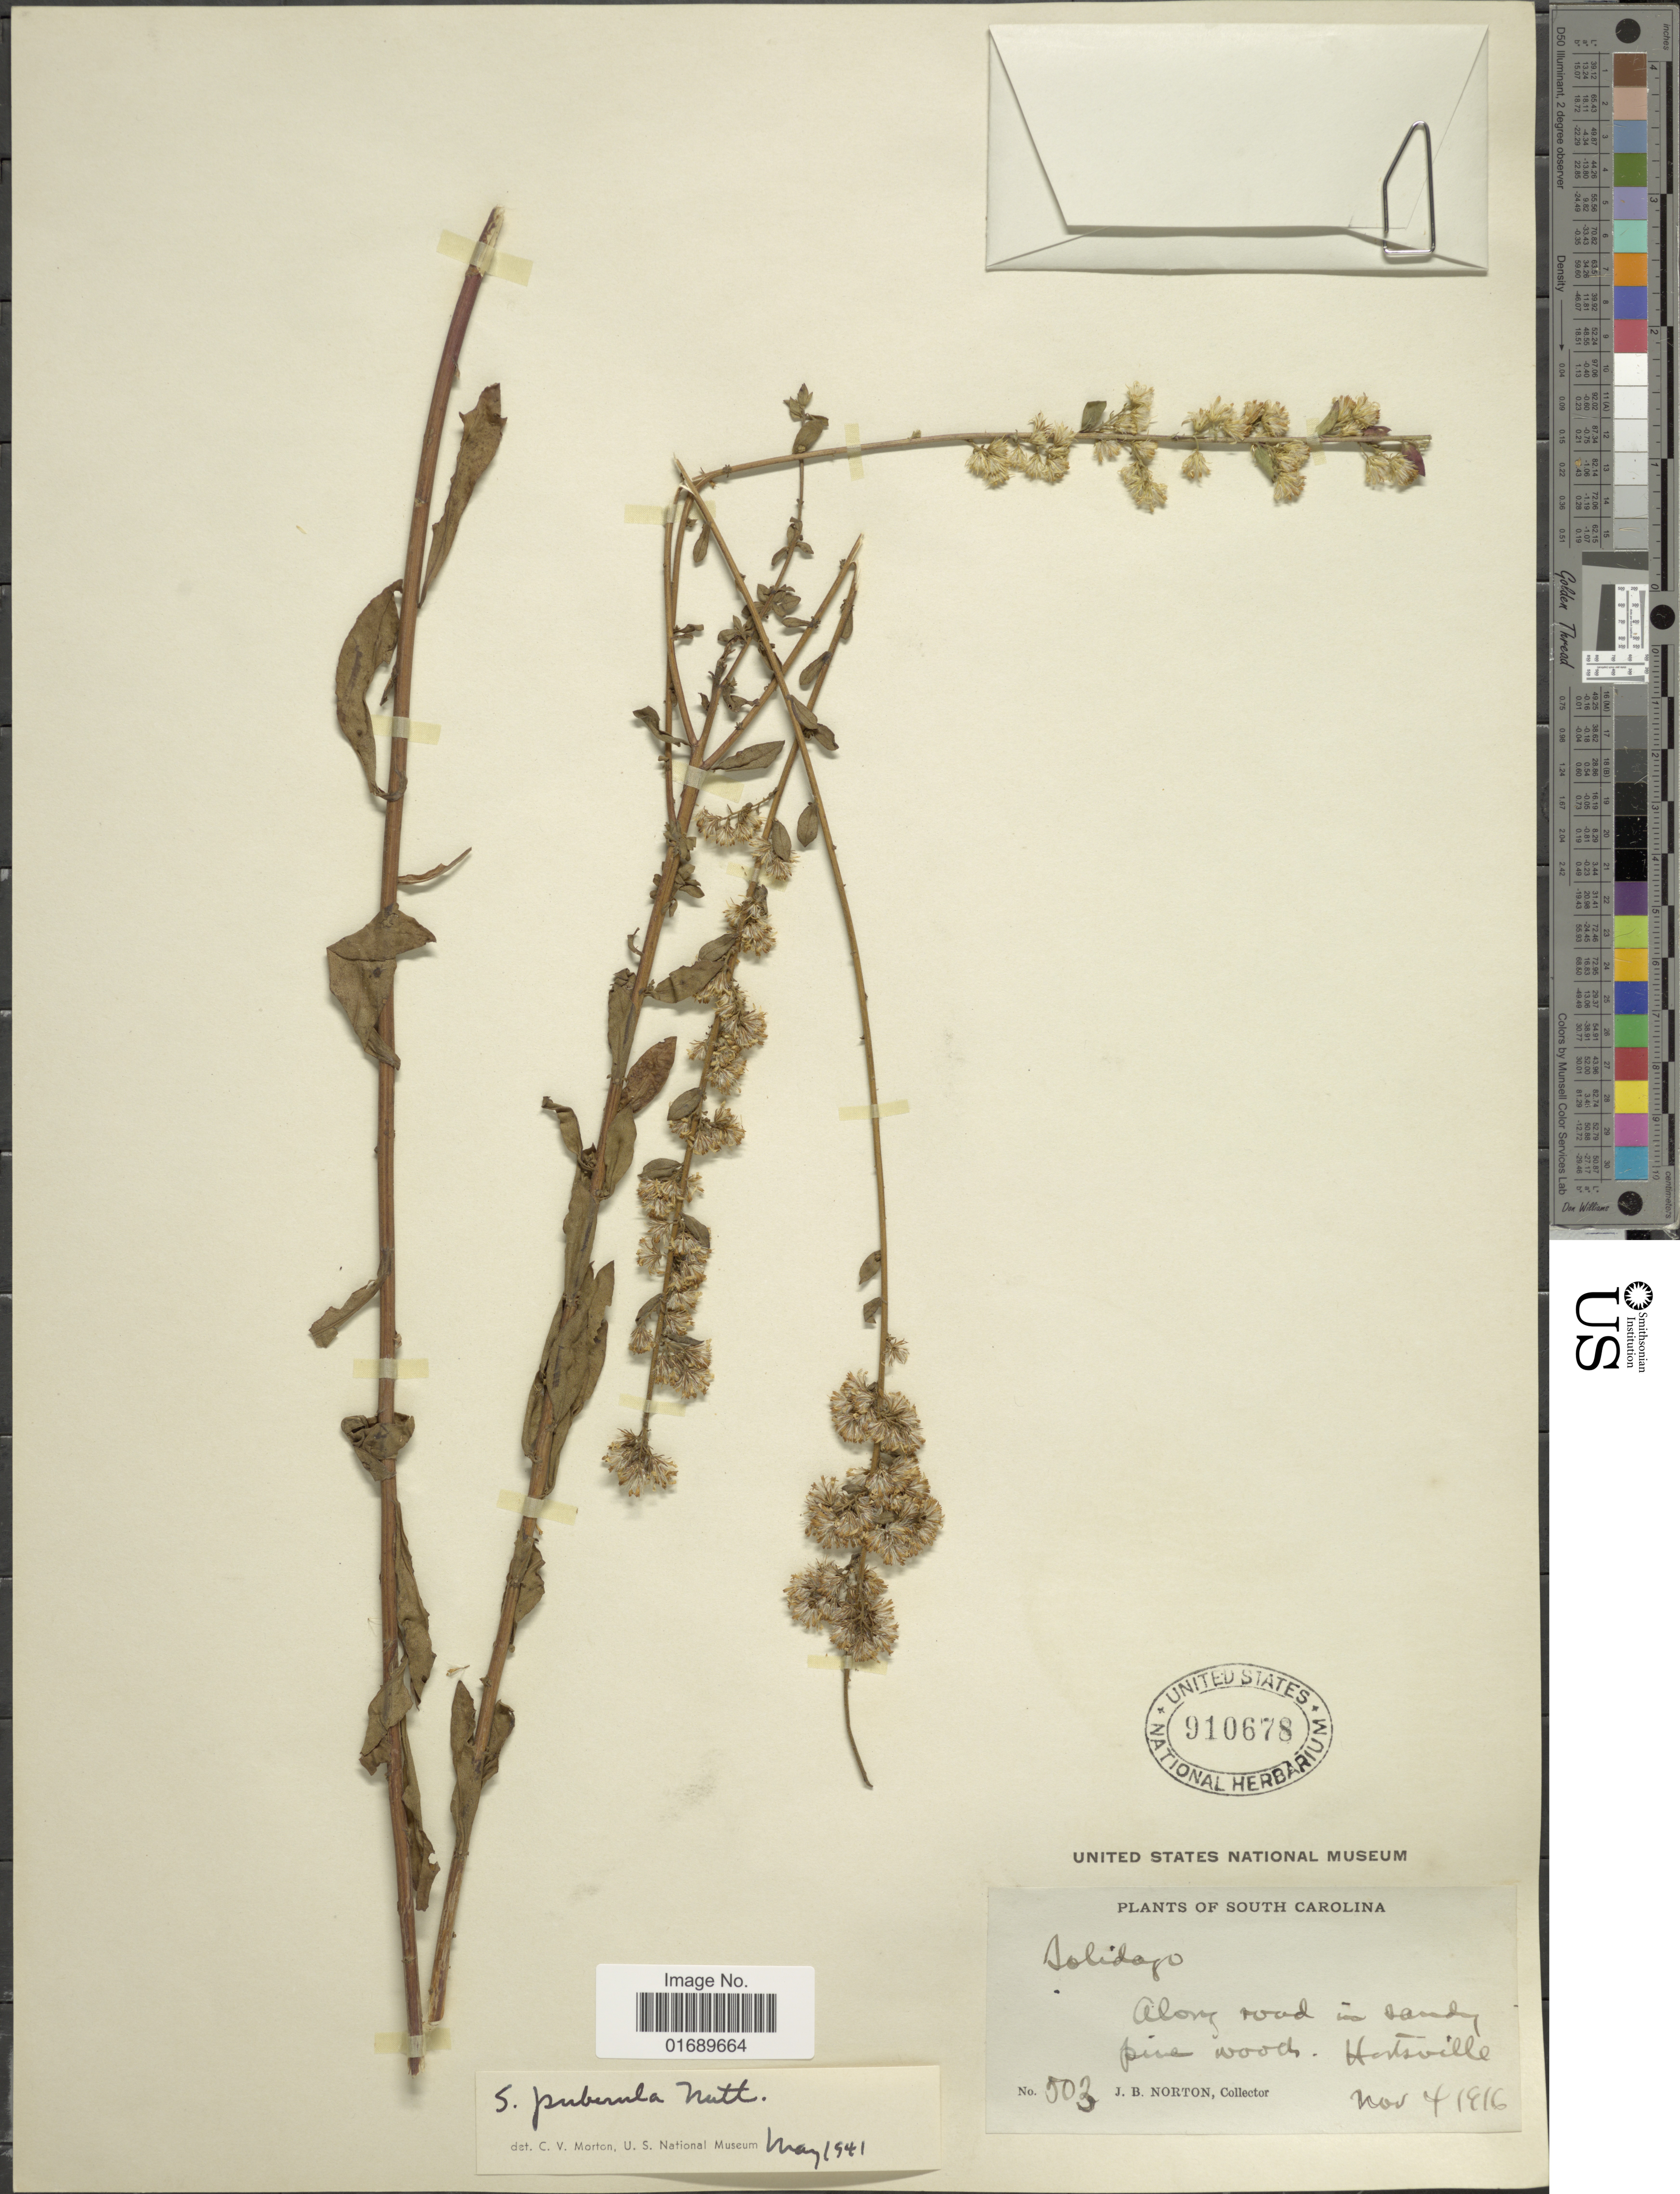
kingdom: Plantae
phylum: Tracheophyta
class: Magnoliopsida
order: Asterales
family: Asteraceae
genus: Solidago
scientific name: Solidago puberula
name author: Nutt.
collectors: J. B. Norton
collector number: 503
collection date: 1916-11-04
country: United States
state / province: South Carolina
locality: Along road in sandy pine woods, Huntsville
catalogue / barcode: US 910678